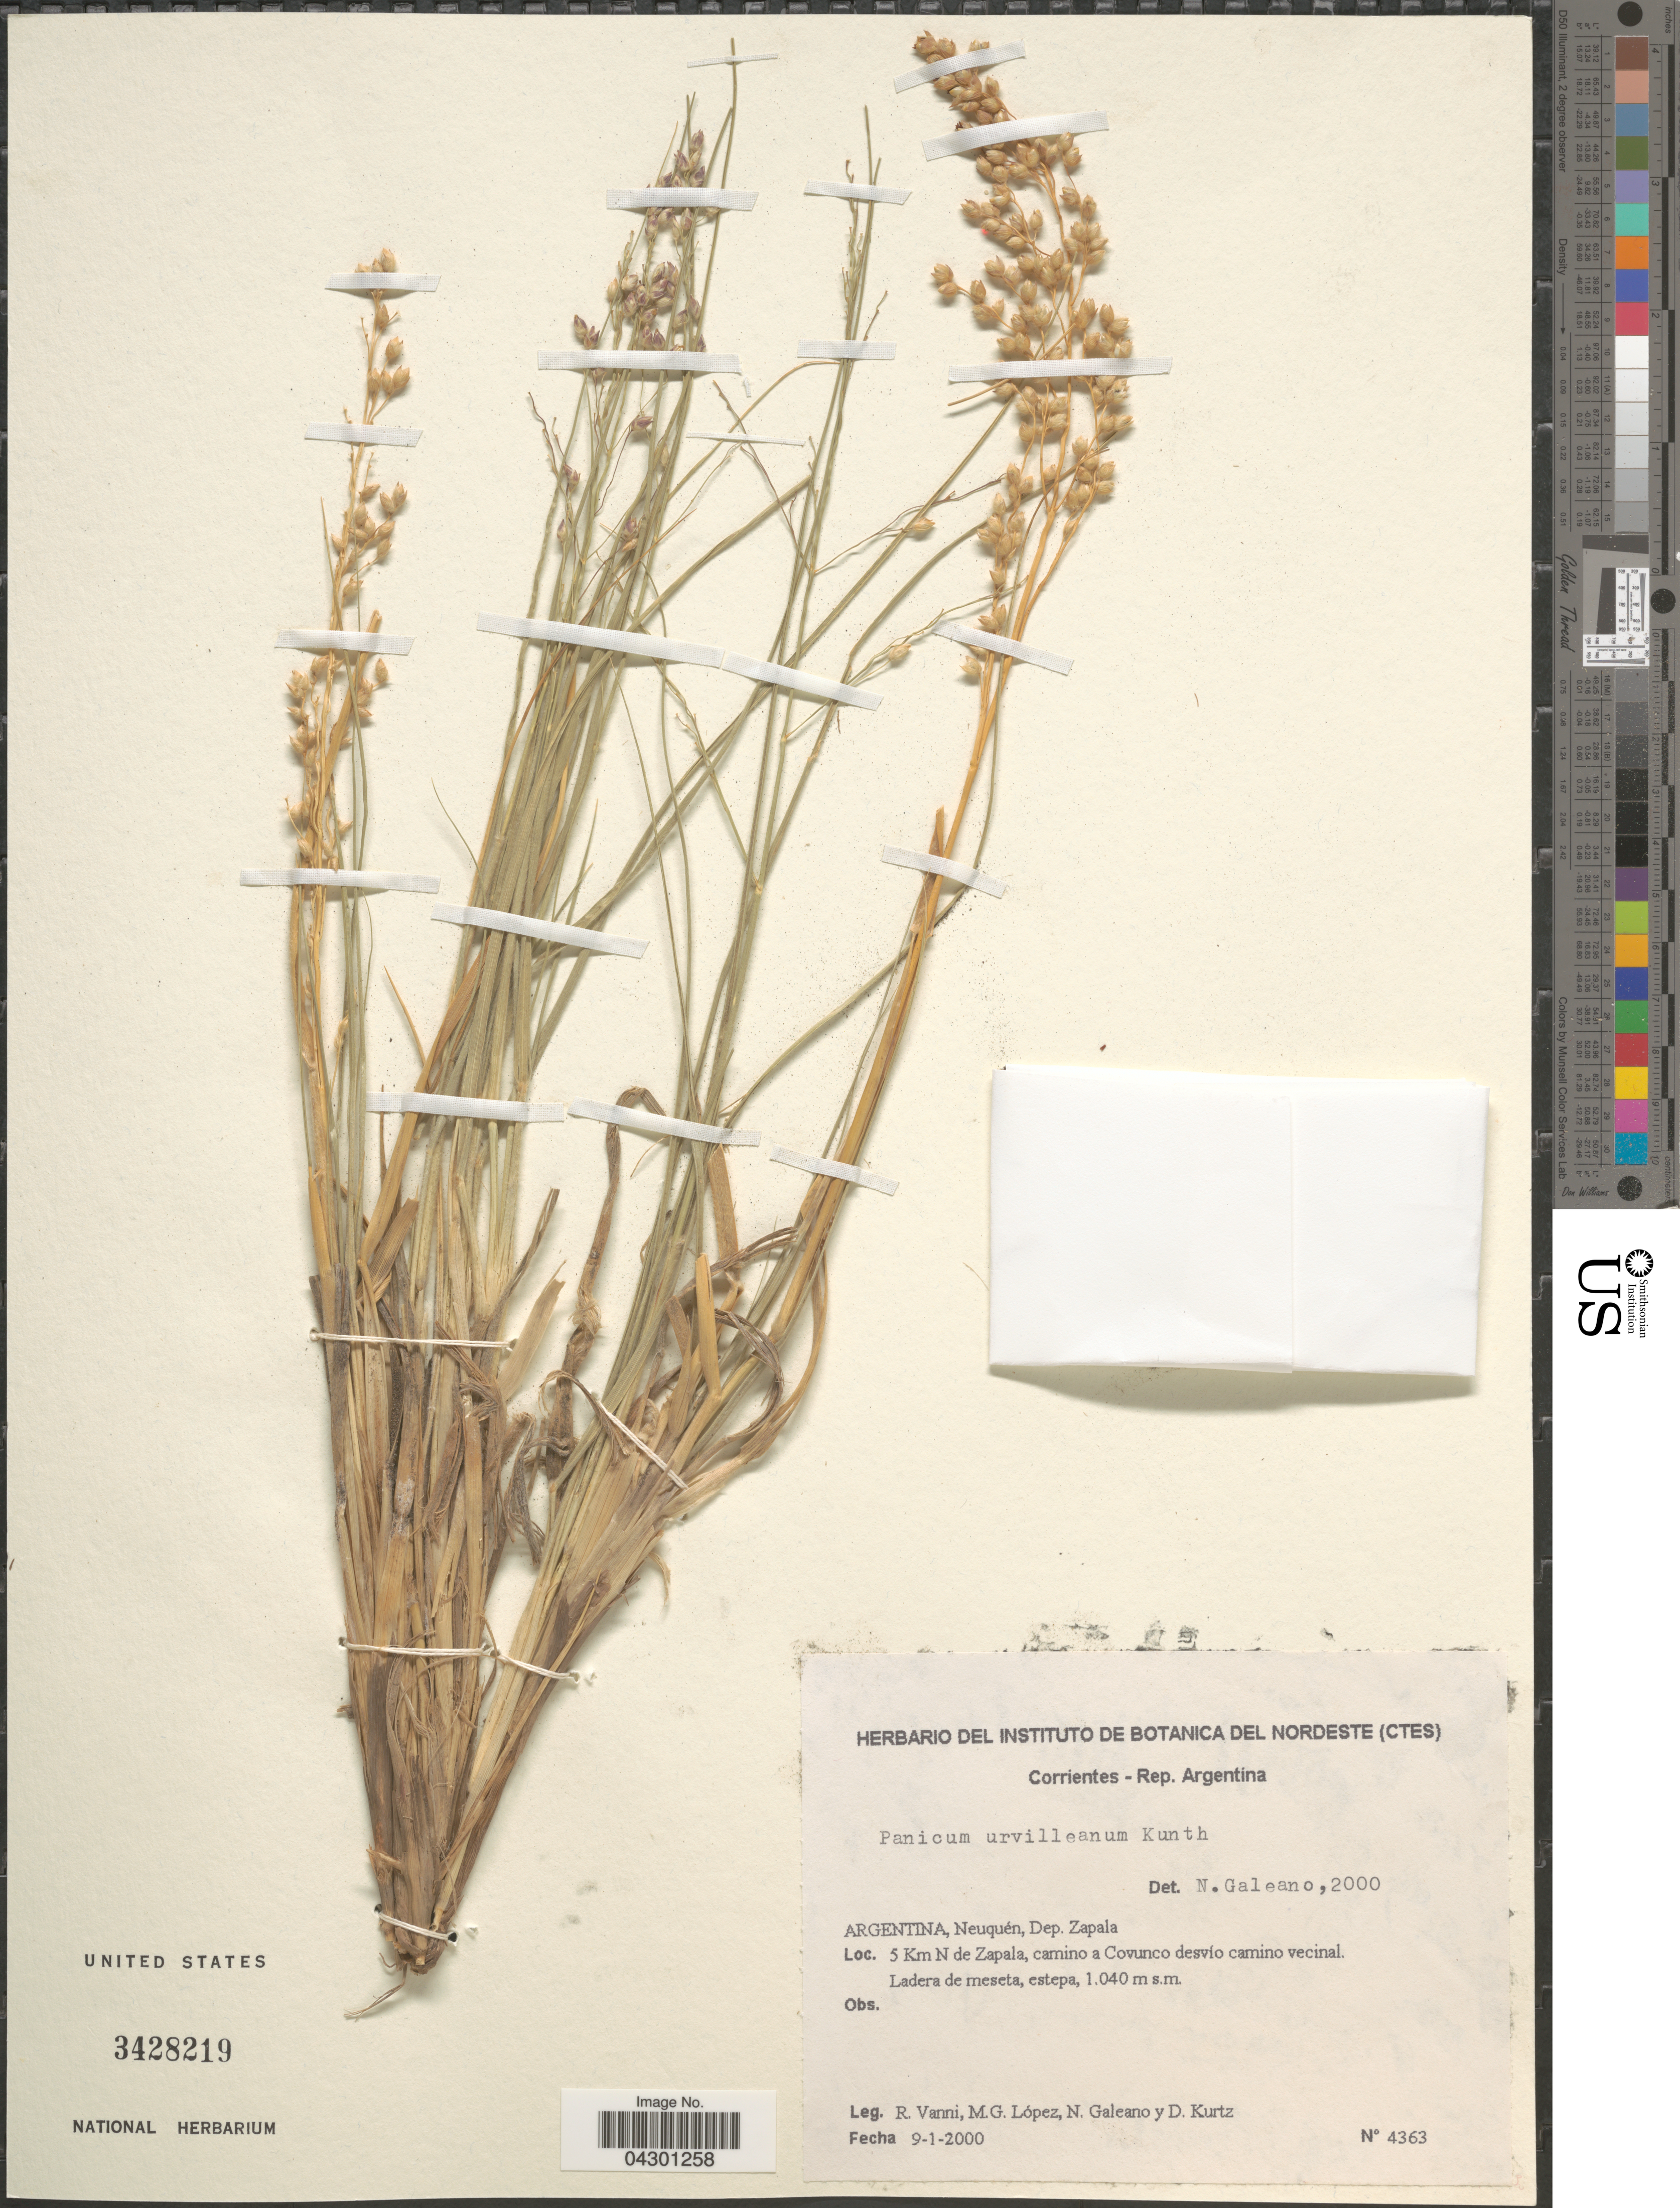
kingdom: Plantae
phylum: Tracheophyta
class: Liliopsida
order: Poales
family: Poaceae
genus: Panicum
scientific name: Panicum urvilleanum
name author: Kunth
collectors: R. Vanni, M. López, N. Galeano & D. Kurtz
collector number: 4363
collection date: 2000-01-09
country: Argentina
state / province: Neuquen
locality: Dep. Zapala. 5 Km N of Zapala, camino a Covunco desvio camino vecinal.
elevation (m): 1040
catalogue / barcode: US 3428219